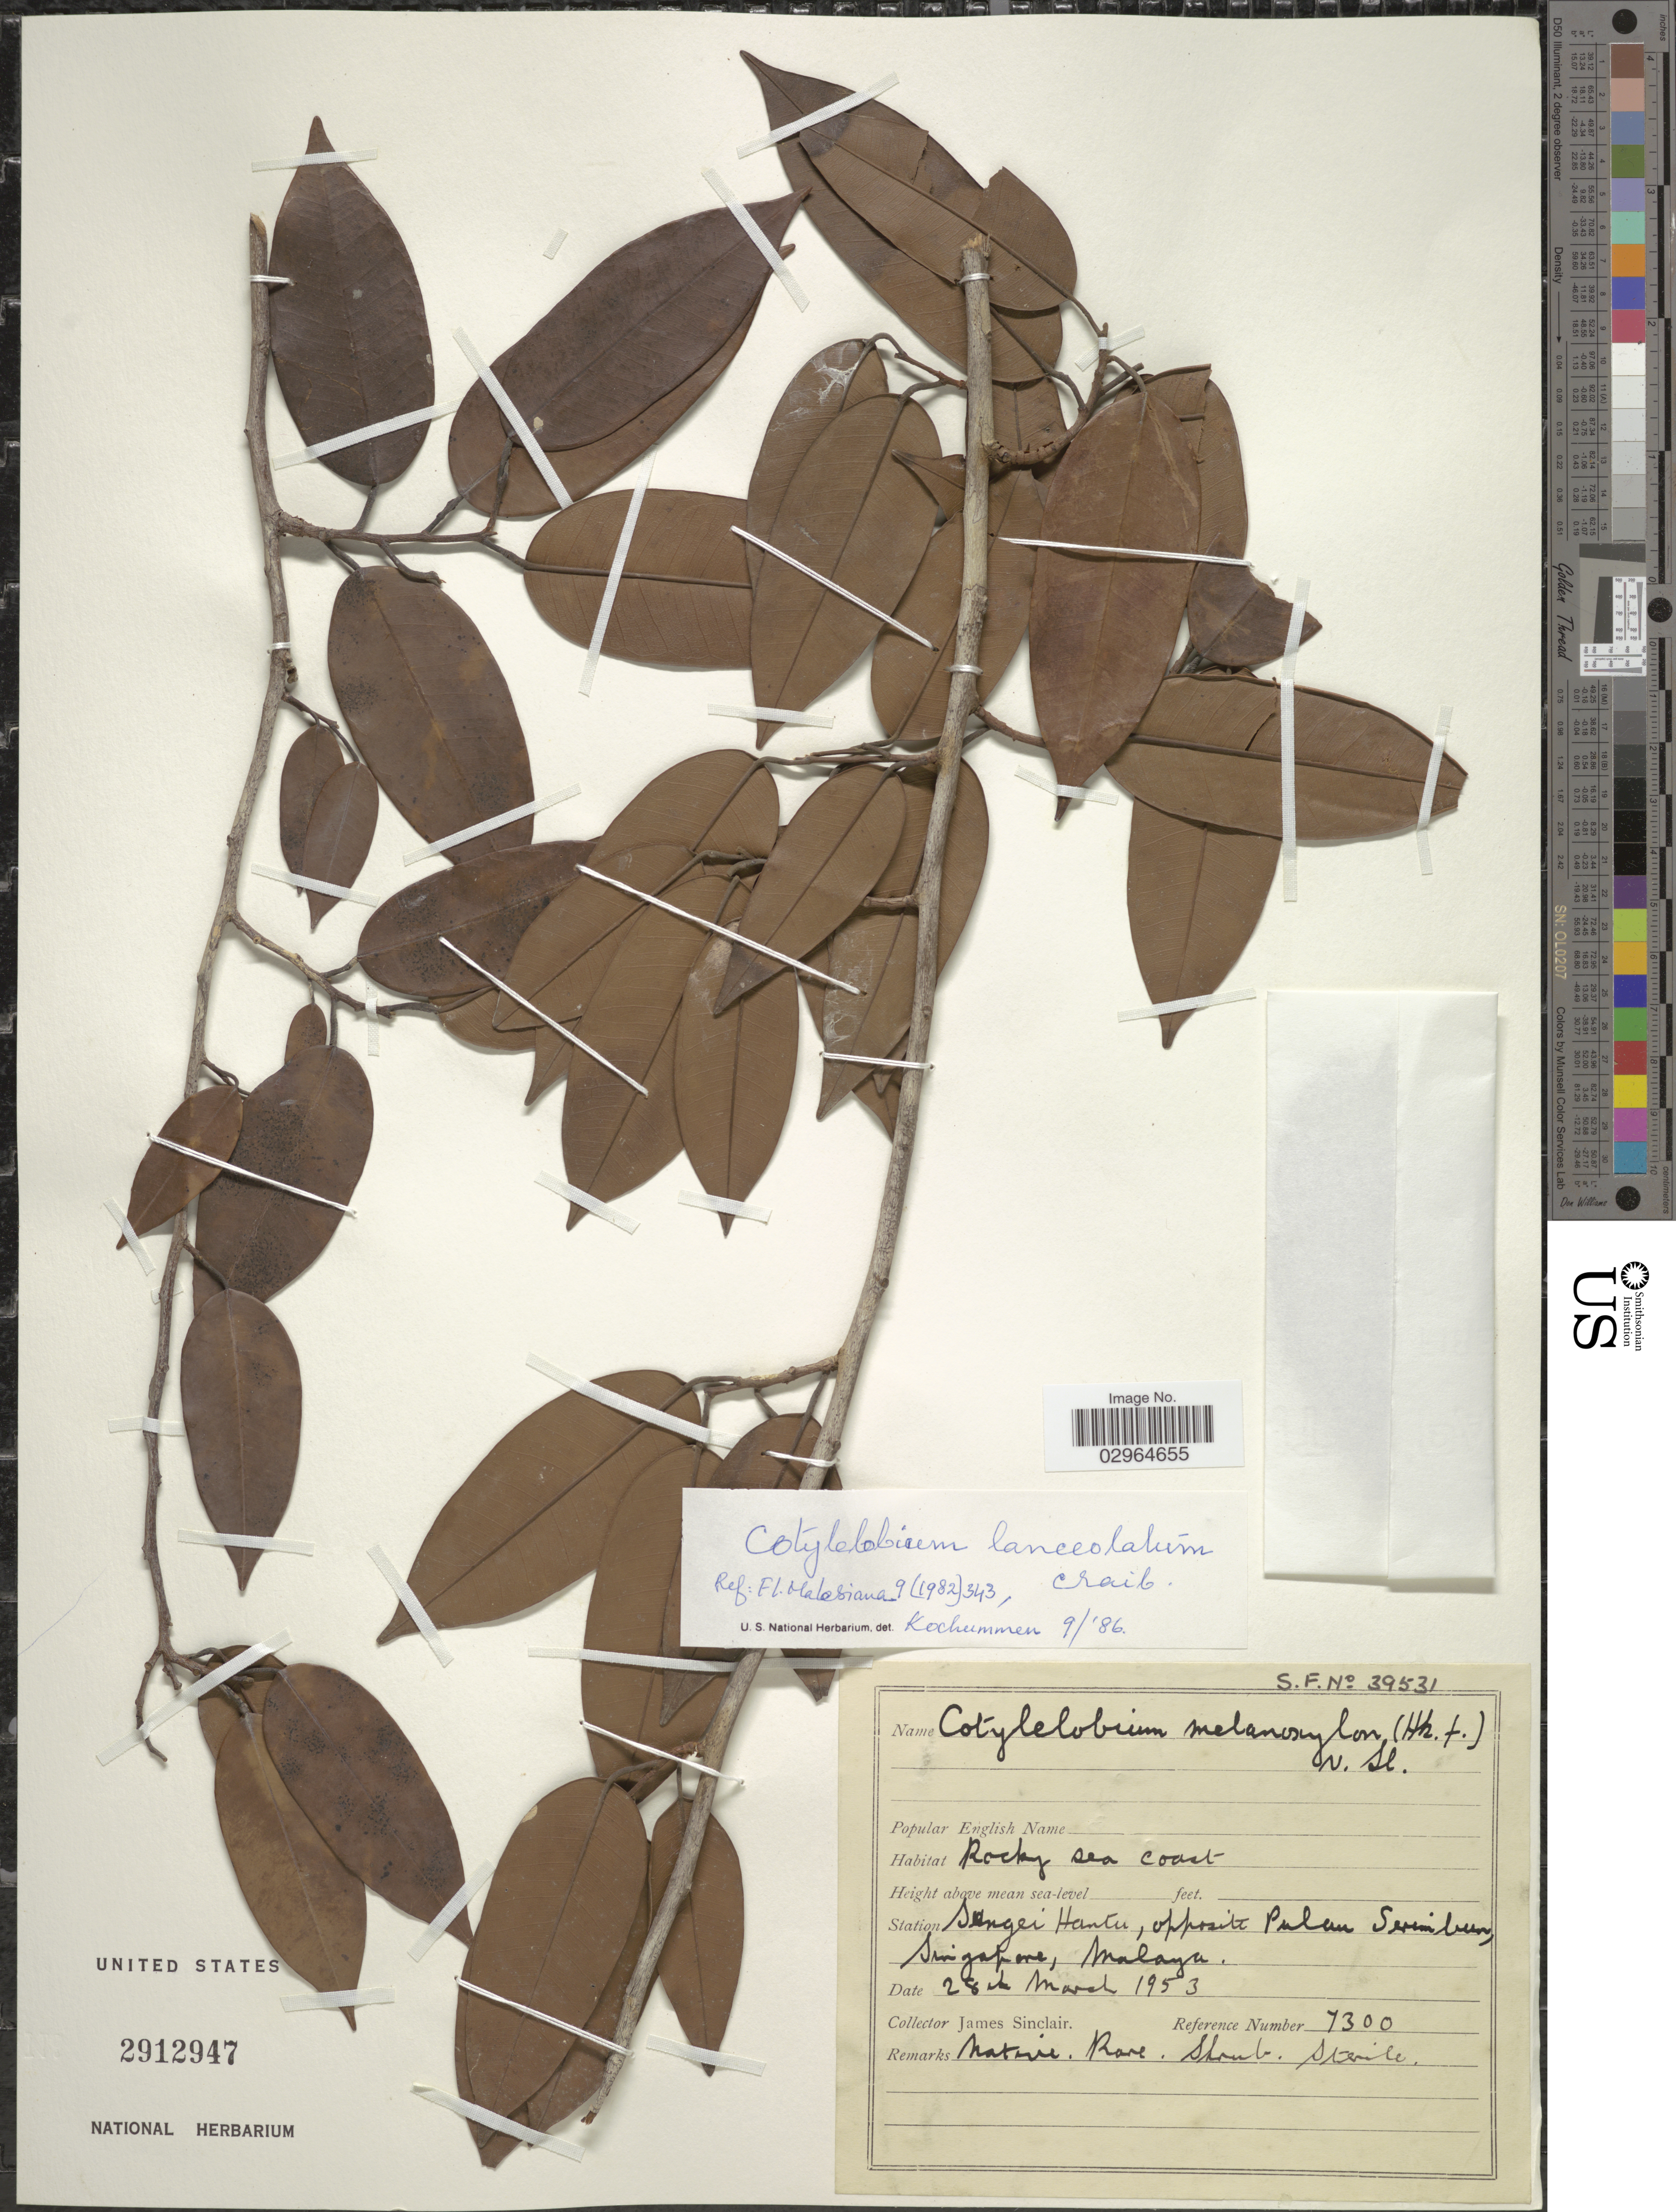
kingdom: Plantae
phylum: Tracheophyta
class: Magnoliopsida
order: Malvales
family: Dipterocarpaceae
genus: Cotylelobium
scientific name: Cotylelobium lanceolatum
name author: Craib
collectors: J. Sinclair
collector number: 7300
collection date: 1953-03-28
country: Singapore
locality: Station Sungei Hantu, opposite Palau Serimbun. Malaya.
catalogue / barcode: US 2912947